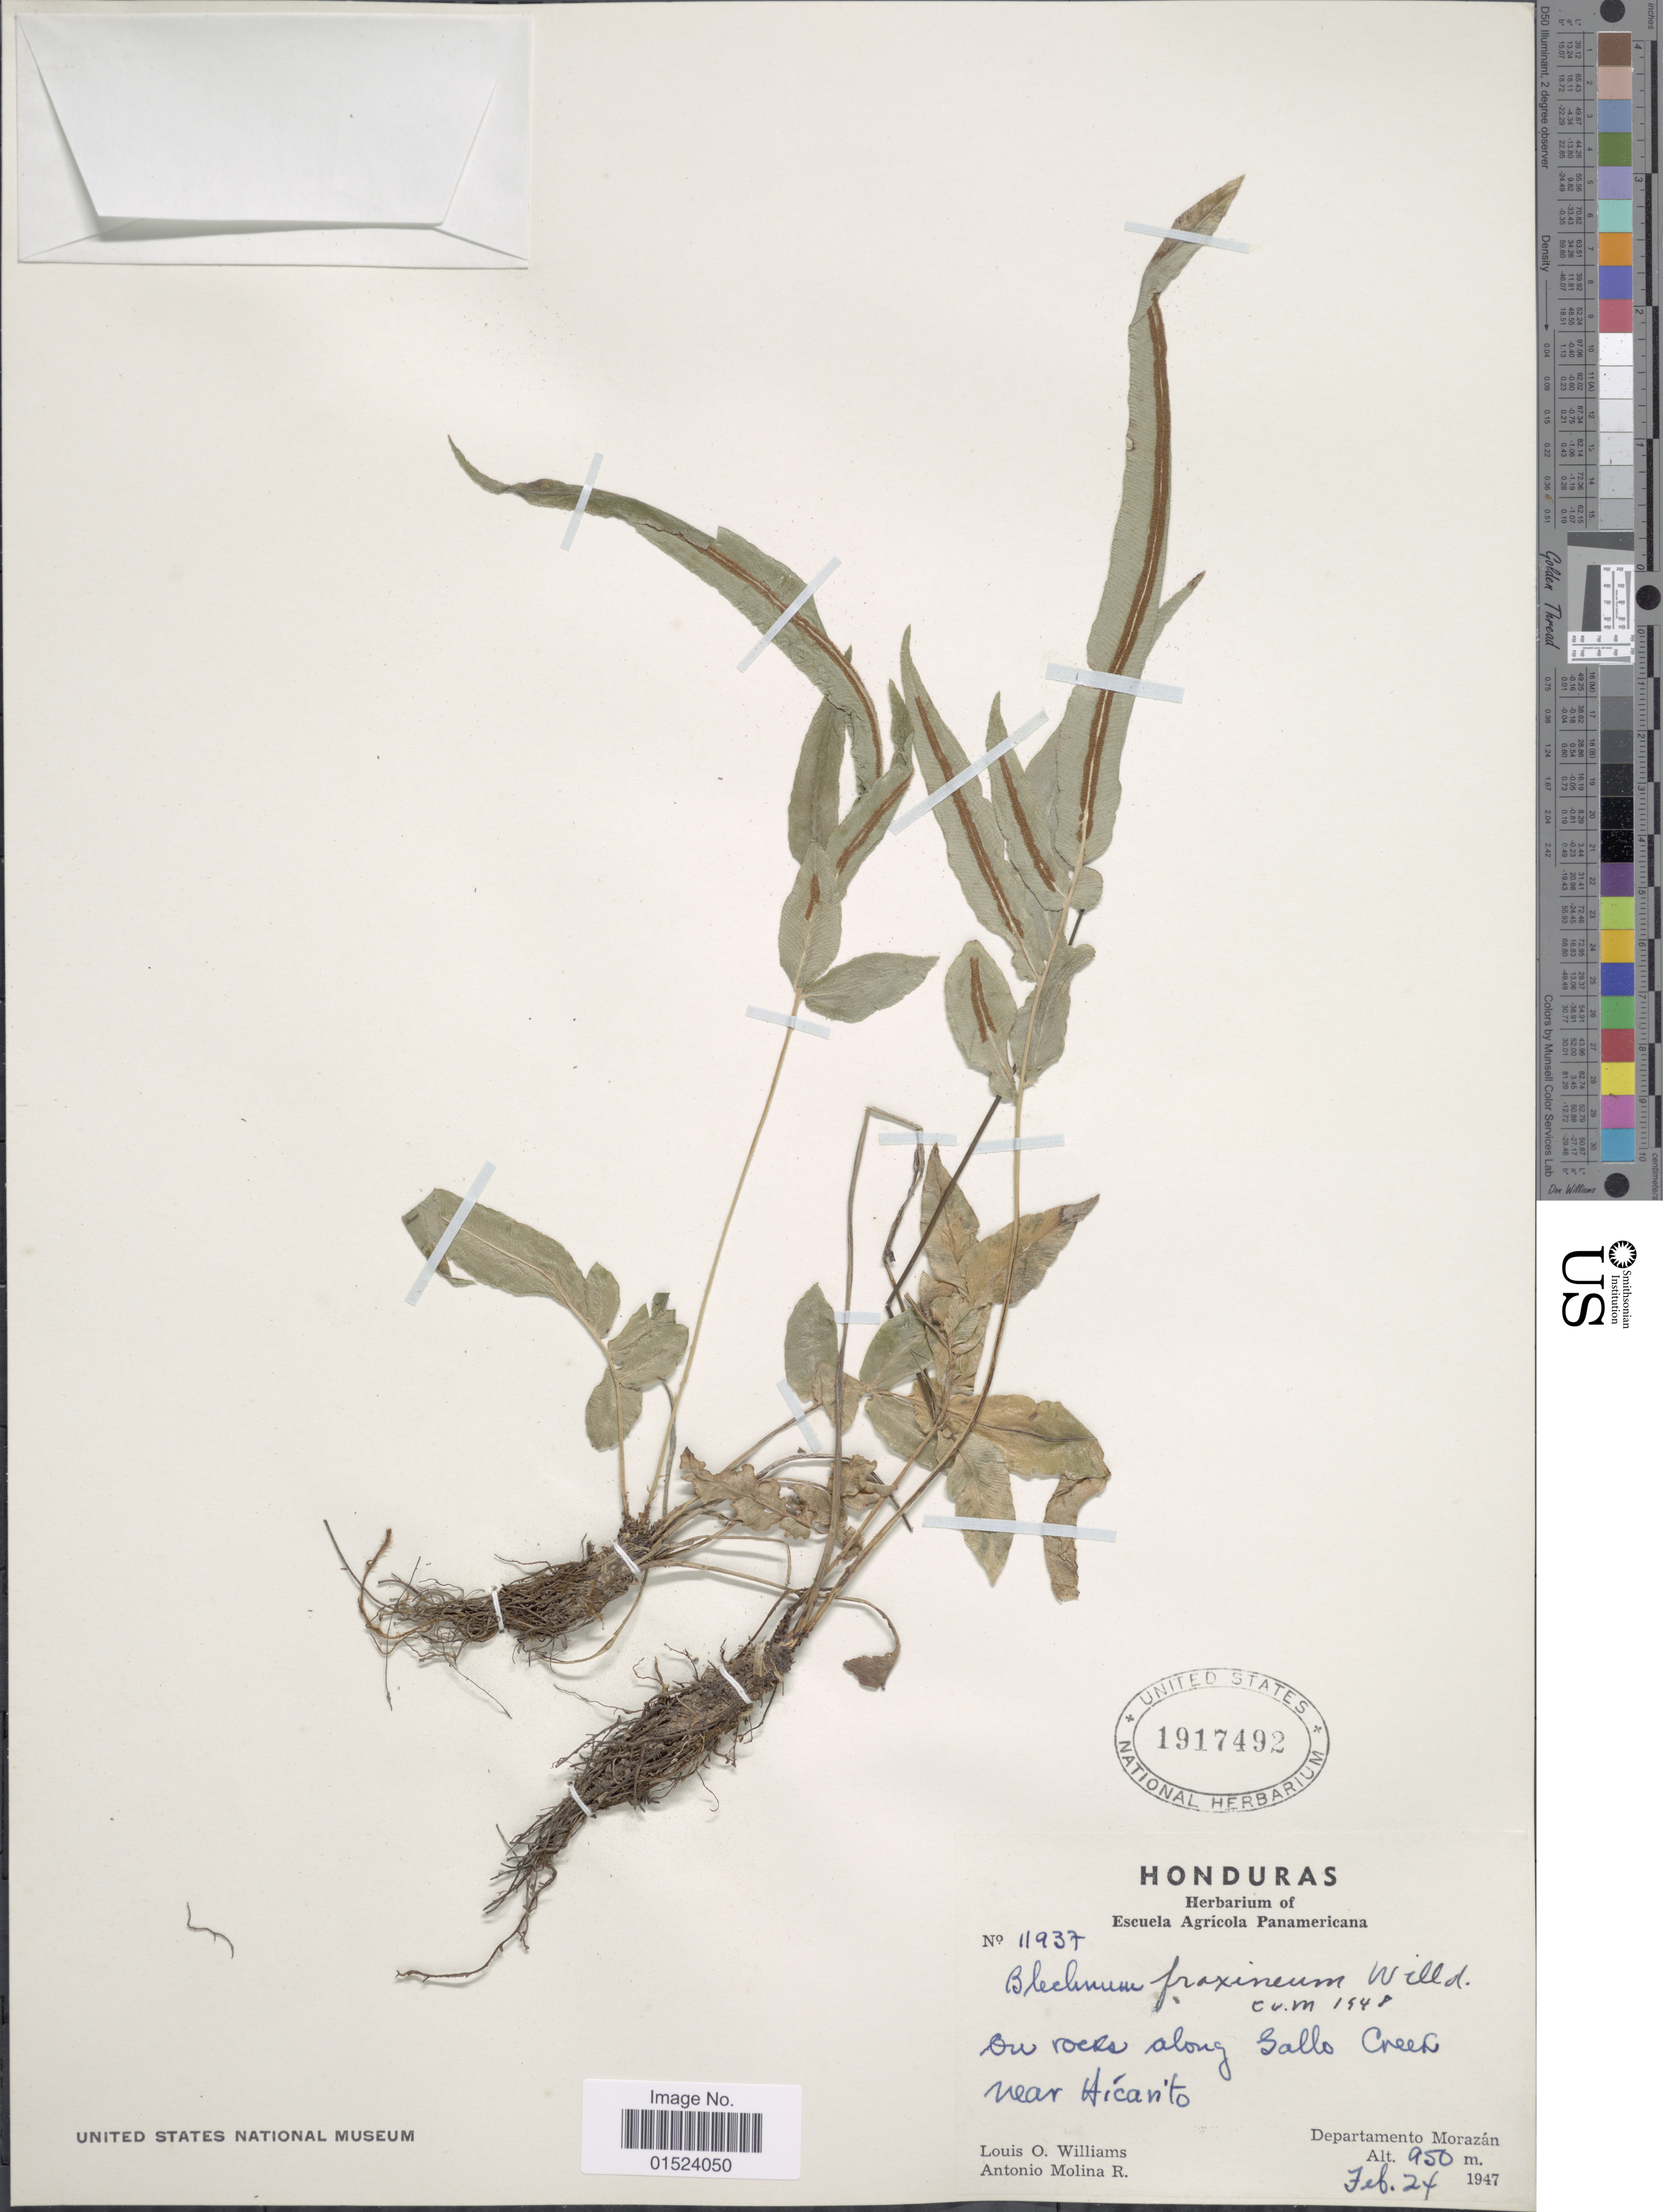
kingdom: Plantae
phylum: Tracheophyta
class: Polypodiopsida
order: Polypodiales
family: Blechnaceae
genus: Blechnum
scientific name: Blechnum gracile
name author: Kaulf.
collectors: L. O. Williams & A. Molina R.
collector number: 11937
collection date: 1947-02-24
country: Honduras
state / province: Fco. Morazán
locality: On rocks along Gallo Creek near Aícanto, departamento Morazan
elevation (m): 950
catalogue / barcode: US 1917492